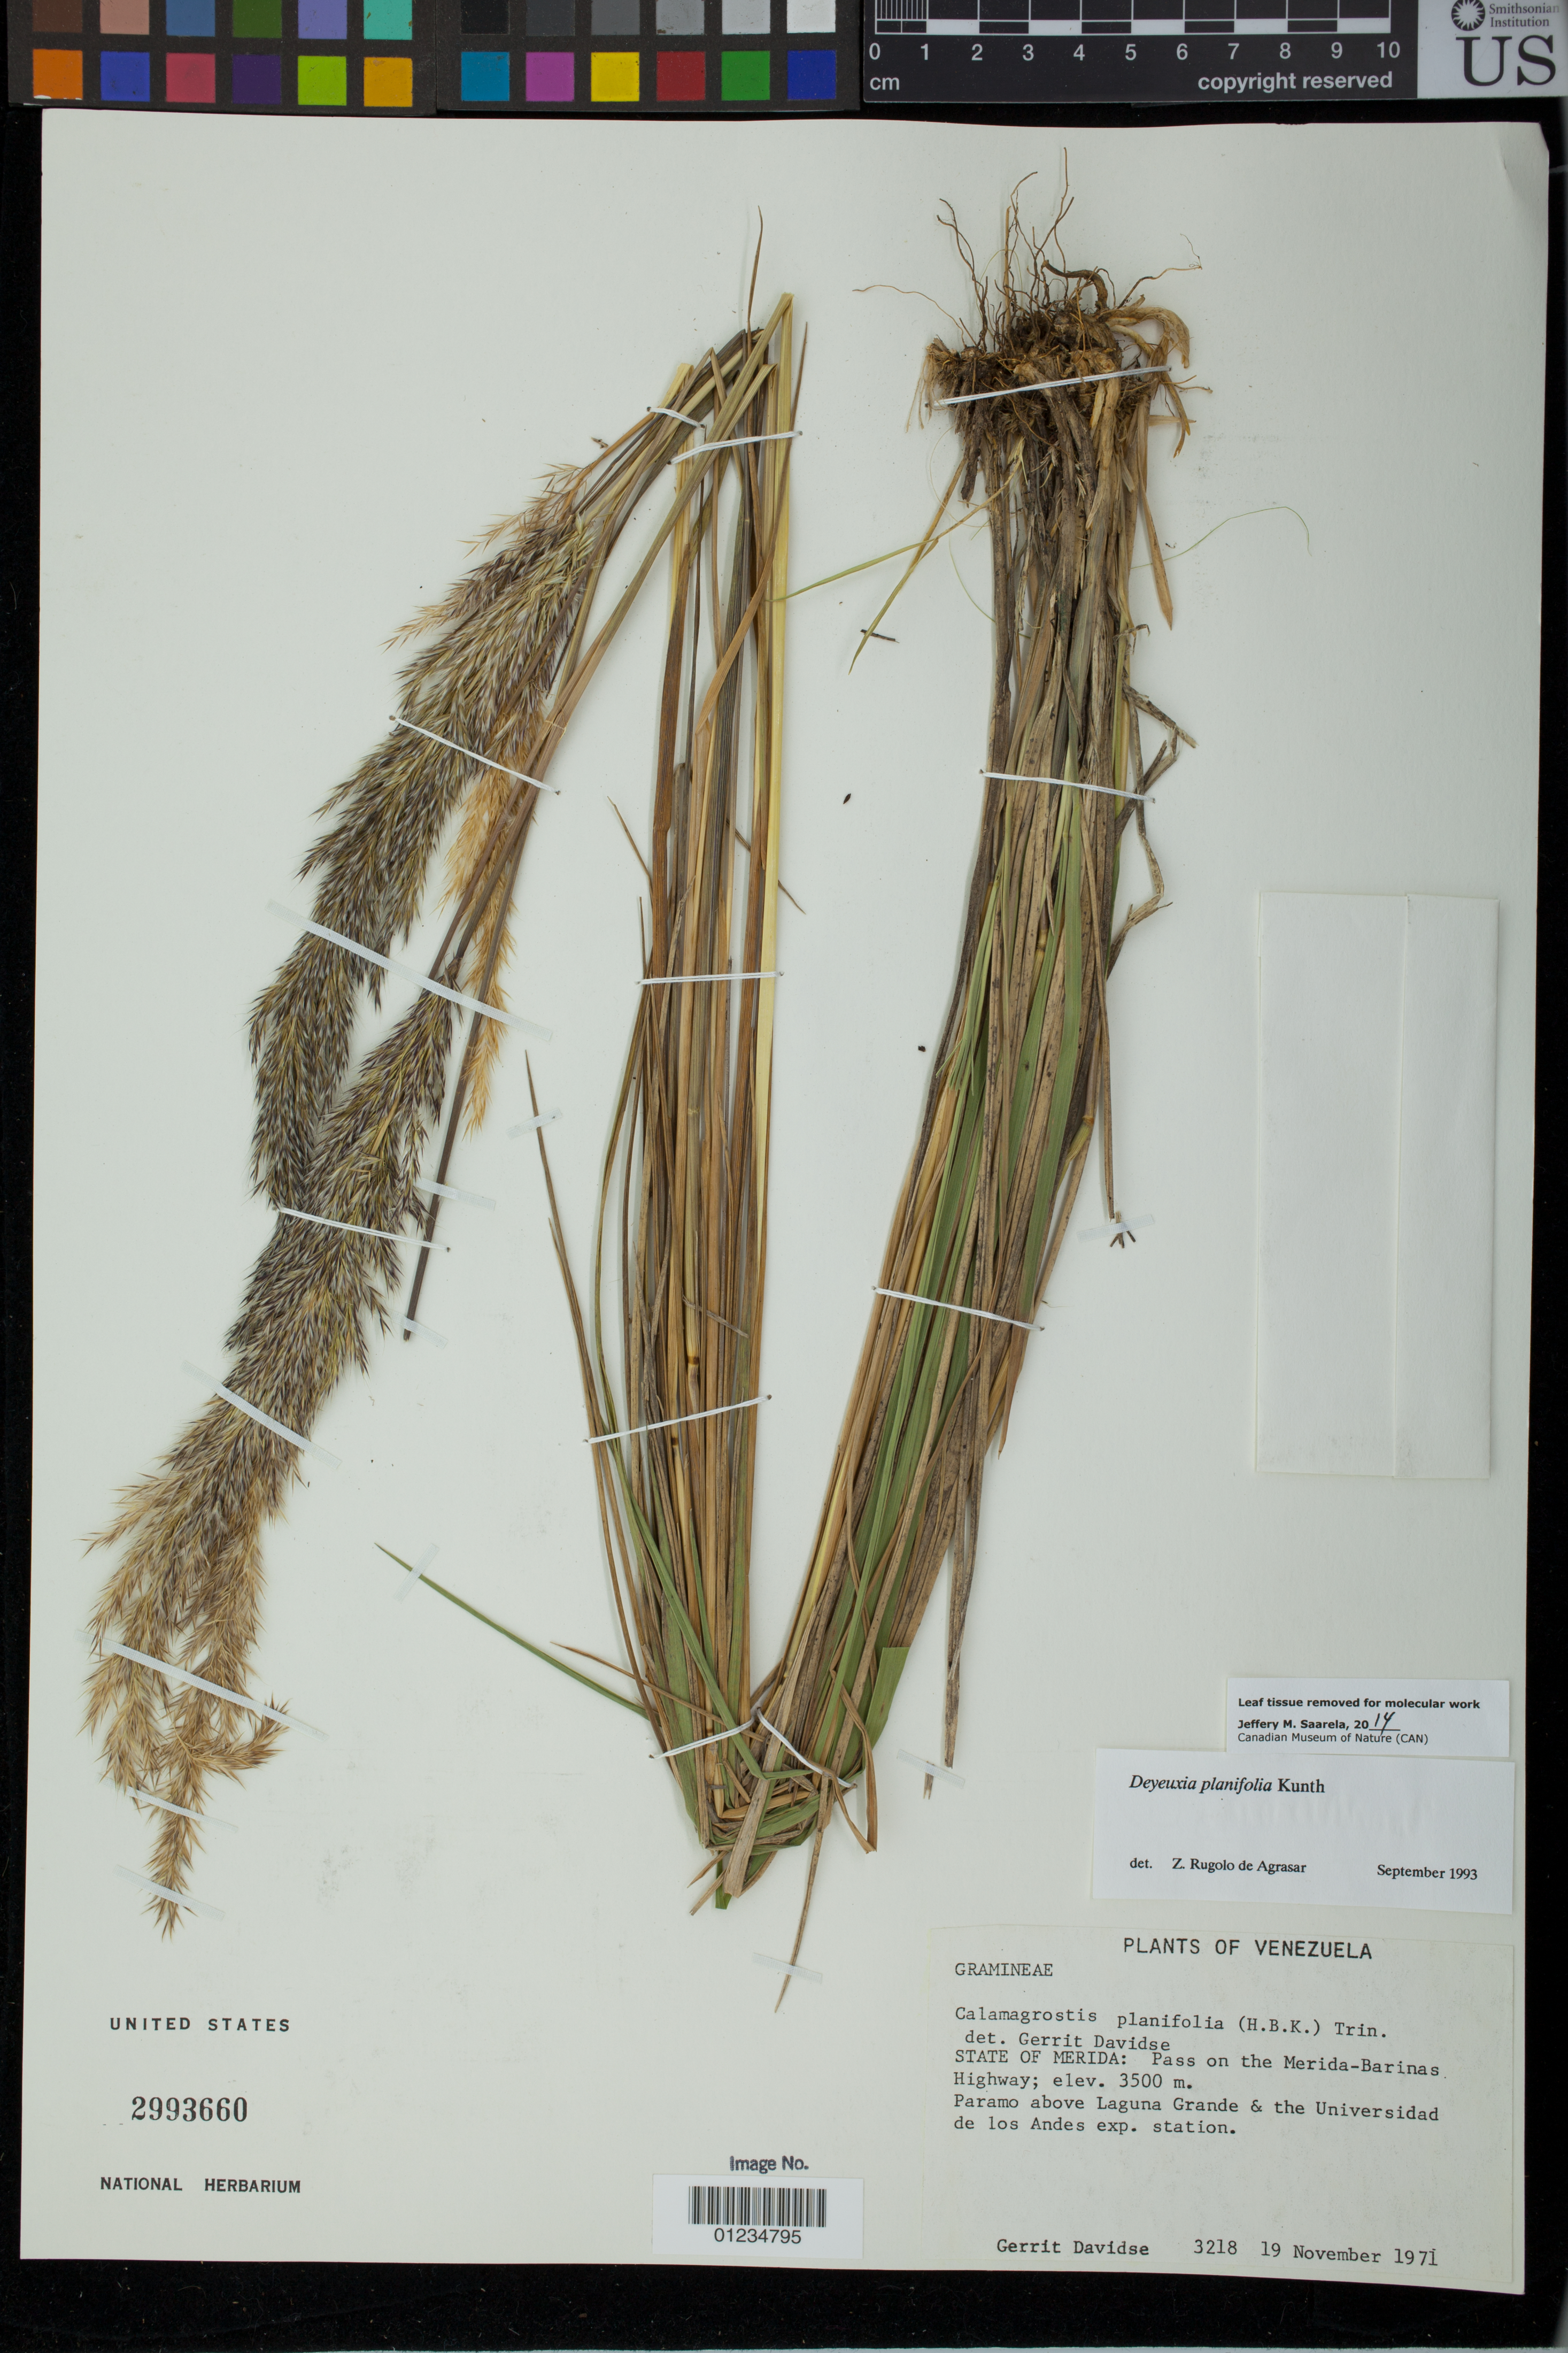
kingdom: Plantae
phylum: Tracheophyta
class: Liliopsida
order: Poales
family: Poaceae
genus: Deyeuxia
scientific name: Deyeuxia planifolia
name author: Humb. et al.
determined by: Rúgolo de Agrasar, Z. E.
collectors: G. Davidse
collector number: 3218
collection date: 1971-11-19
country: Venezuela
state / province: Mérida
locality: Pass on the Merida-Barinas Hy, paramo abov eLaguna Grande and the Universidad de los Andes exp. station.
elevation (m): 3500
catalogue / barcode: US 2993660